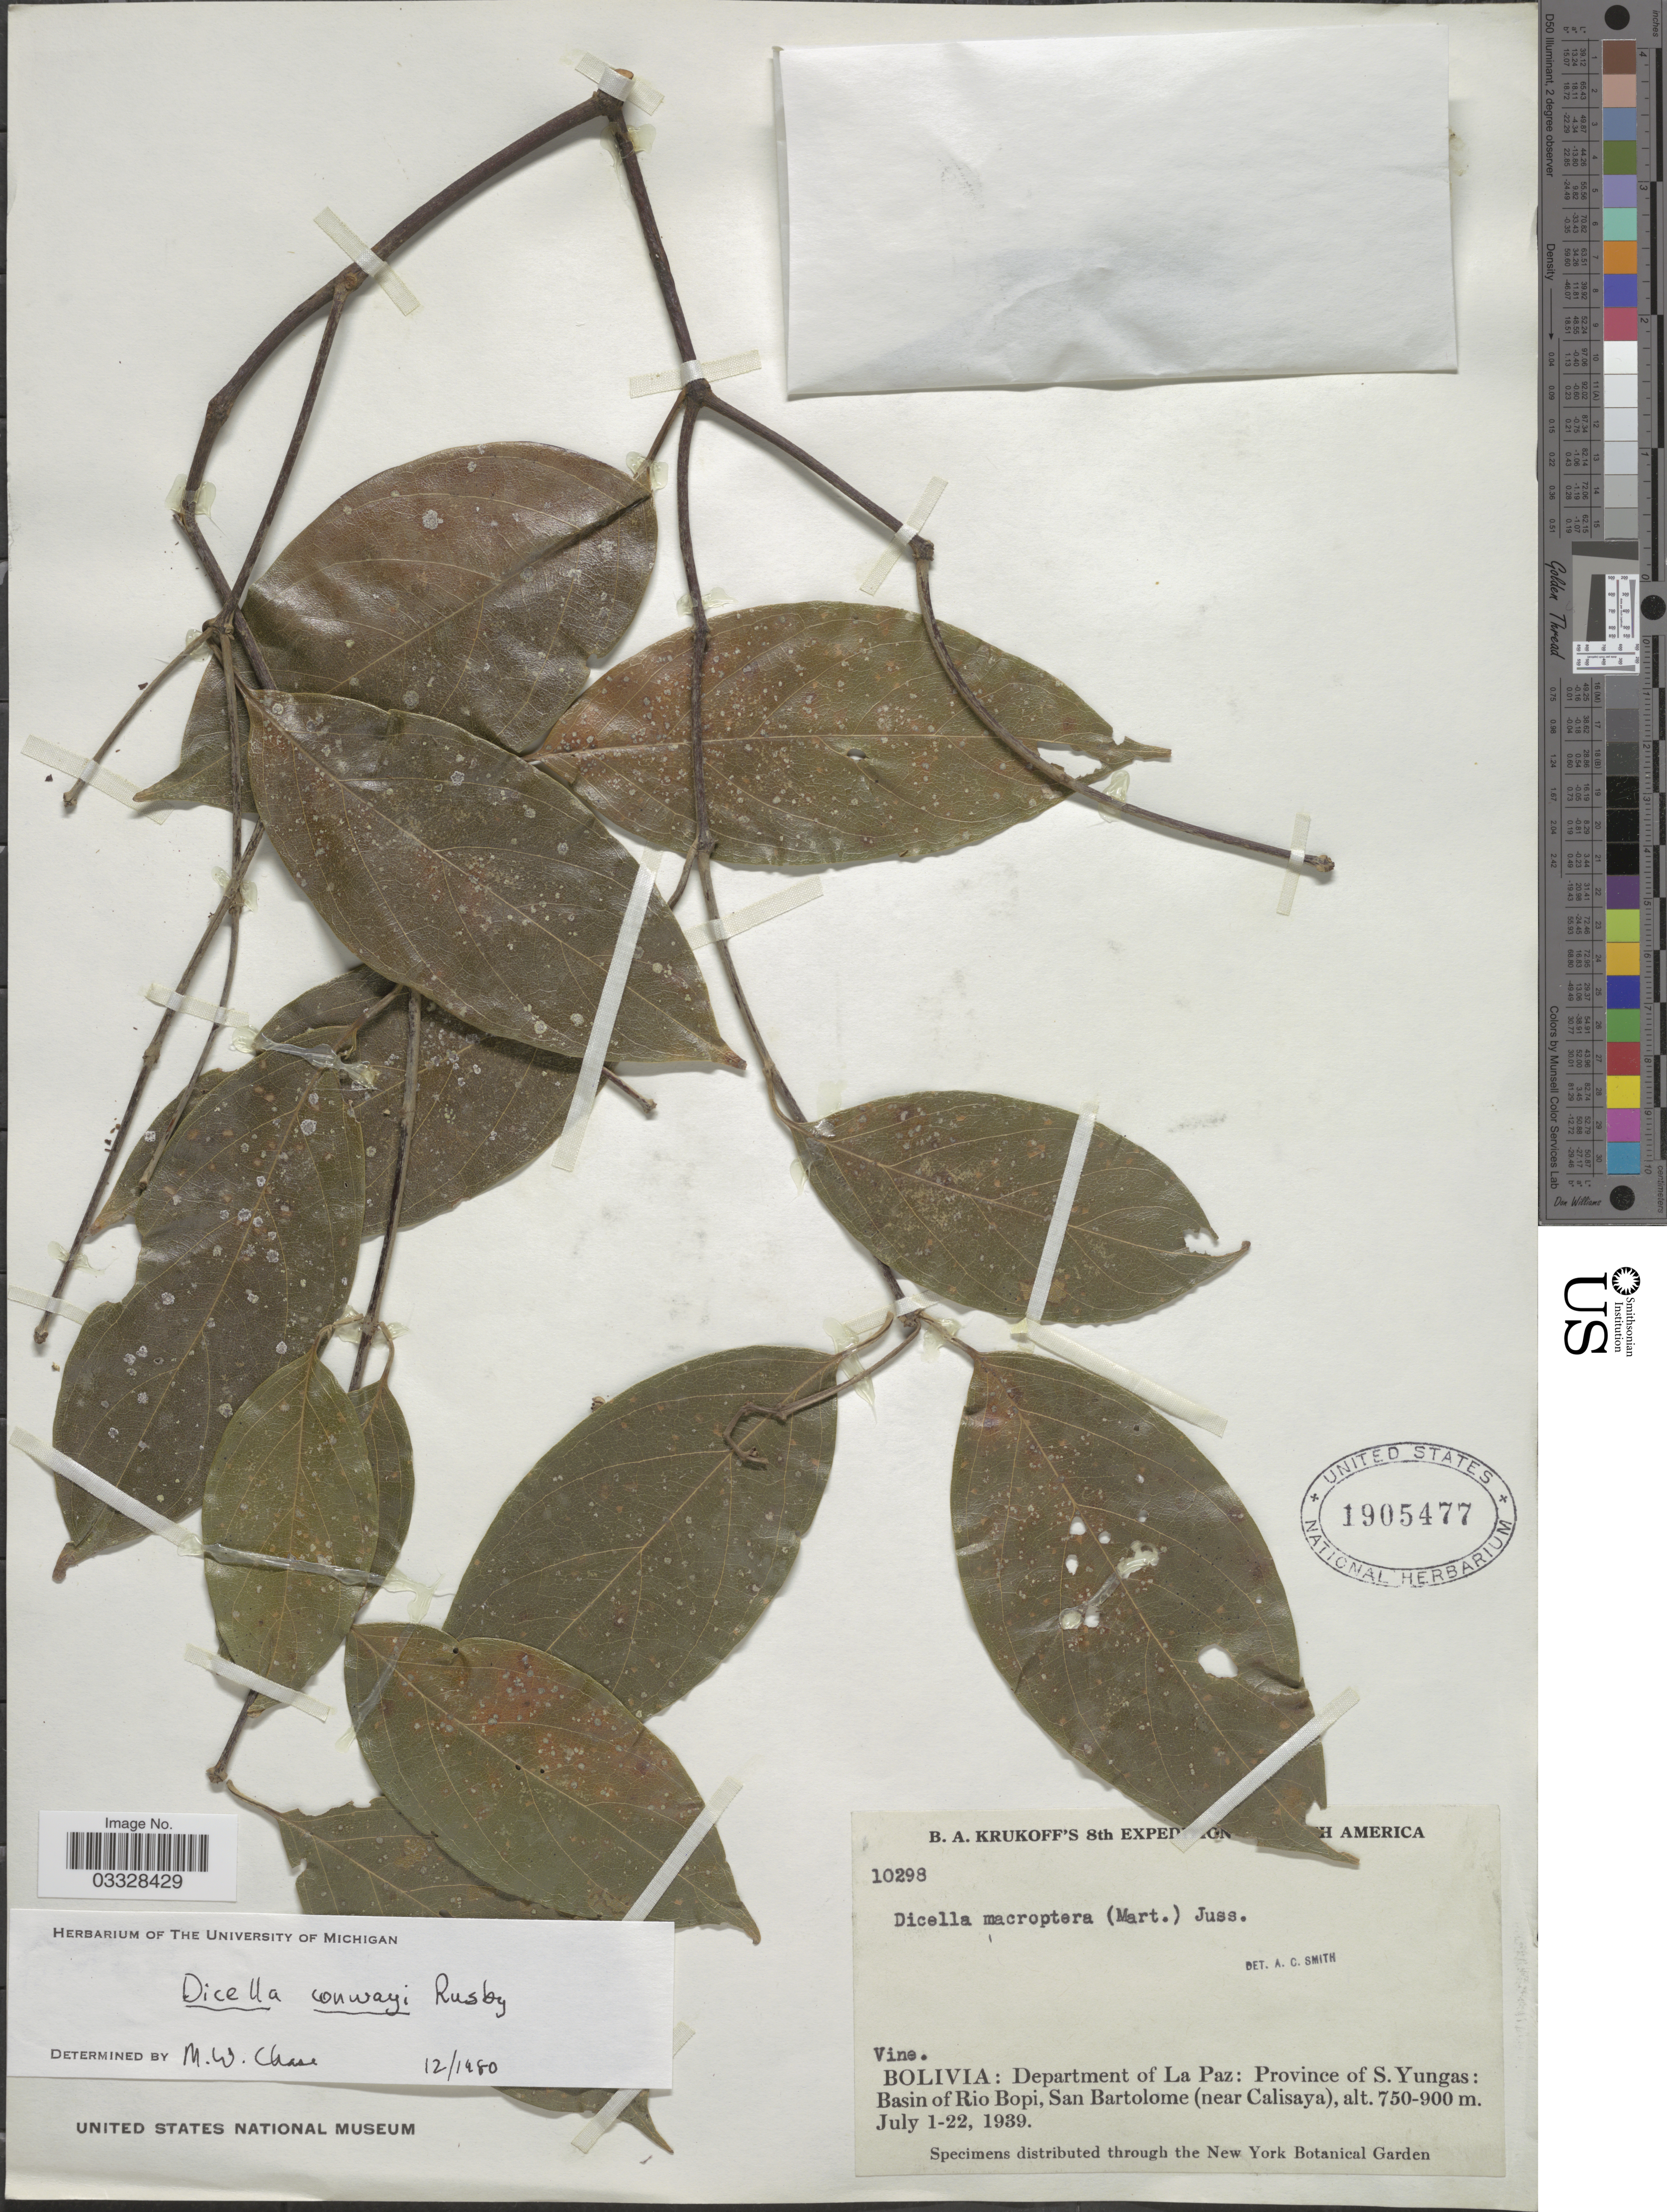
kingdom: Plantae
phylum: Tracheophyta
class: Magnoliopsida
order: Malpighiales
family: Malpighiaceae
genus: Dicella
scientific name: Dicella conwayi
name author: Rusby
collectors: B. A. Krukoff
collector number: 10298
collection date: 1939-07-01/1939-07-22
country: Bolivia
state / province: La Paz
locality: Department of La Paz: Province of S. Yungas: Basin of Rio Bopi, San Bartolome (near Calisaya).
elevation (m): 750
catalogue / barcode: US 1905477